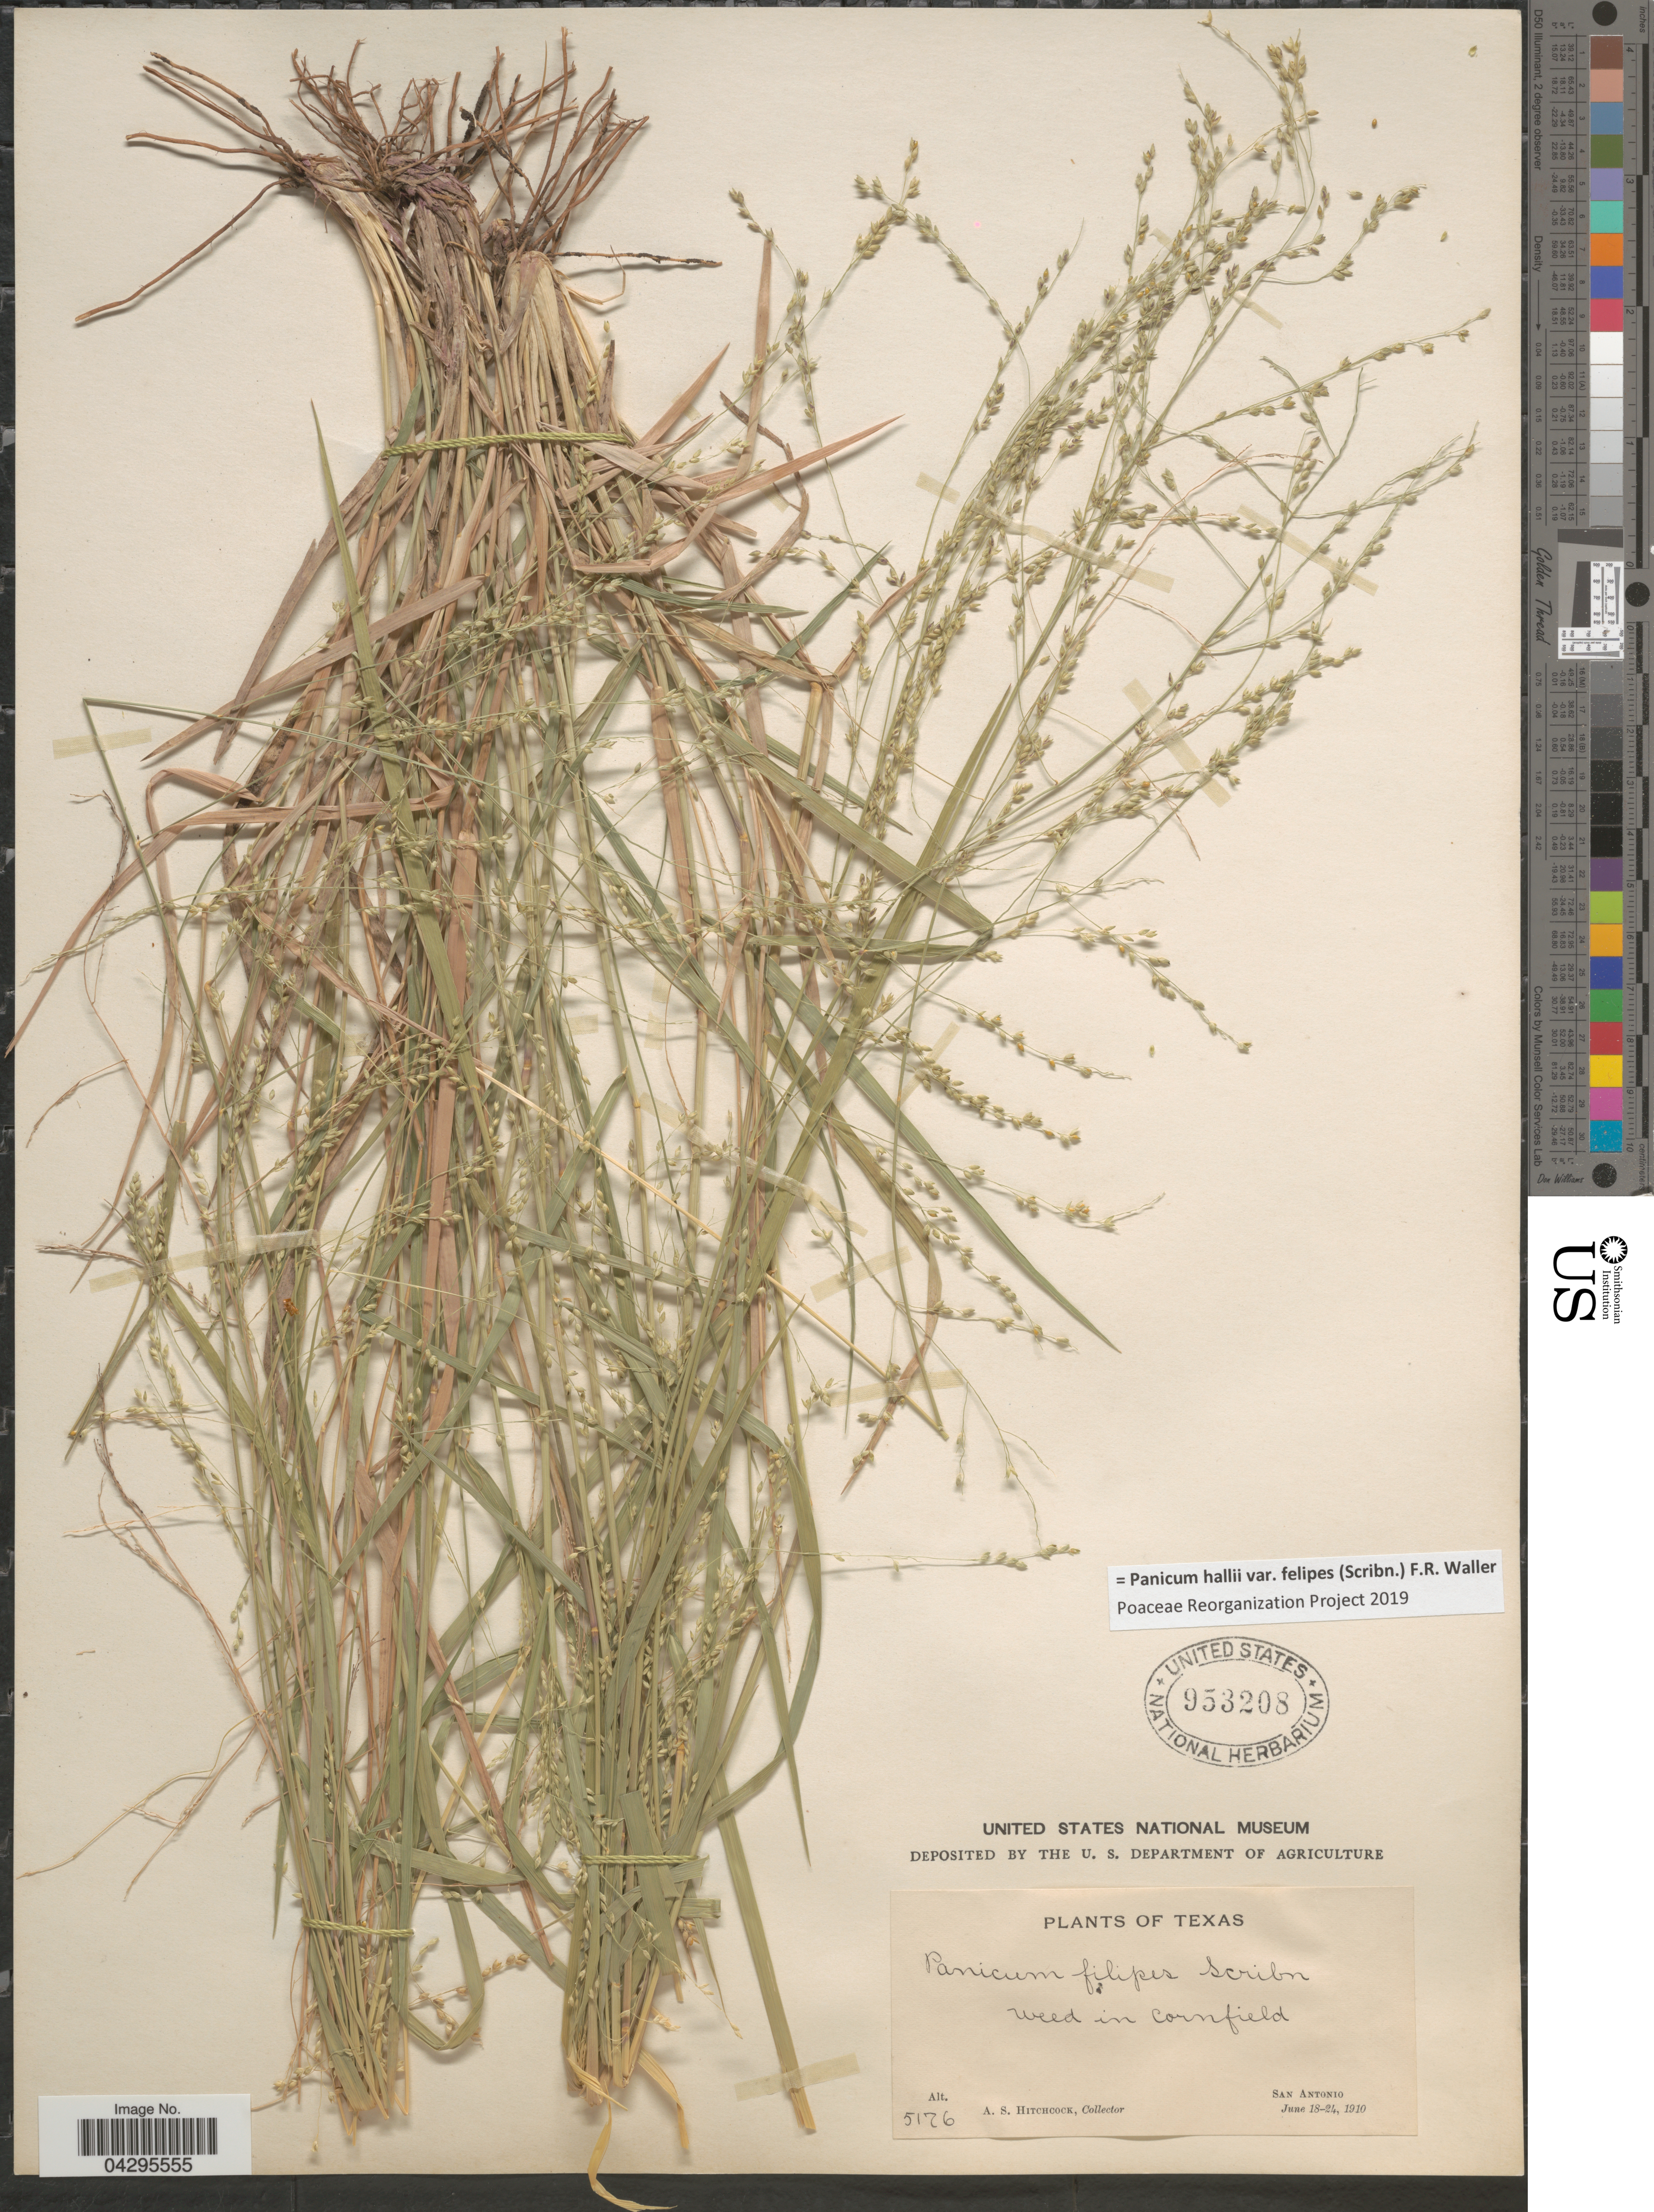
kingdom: Plantae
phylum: Tracheophyta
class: Liliopsida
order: Poales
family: Poaceae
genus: Panicum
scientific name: Panicum hallii var. felipes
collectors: A. S. Hitchcock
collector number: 5176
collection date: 1910-06-18/1910-06-24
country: United States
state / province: Texas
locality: San Antonio.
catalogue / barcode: US 953208